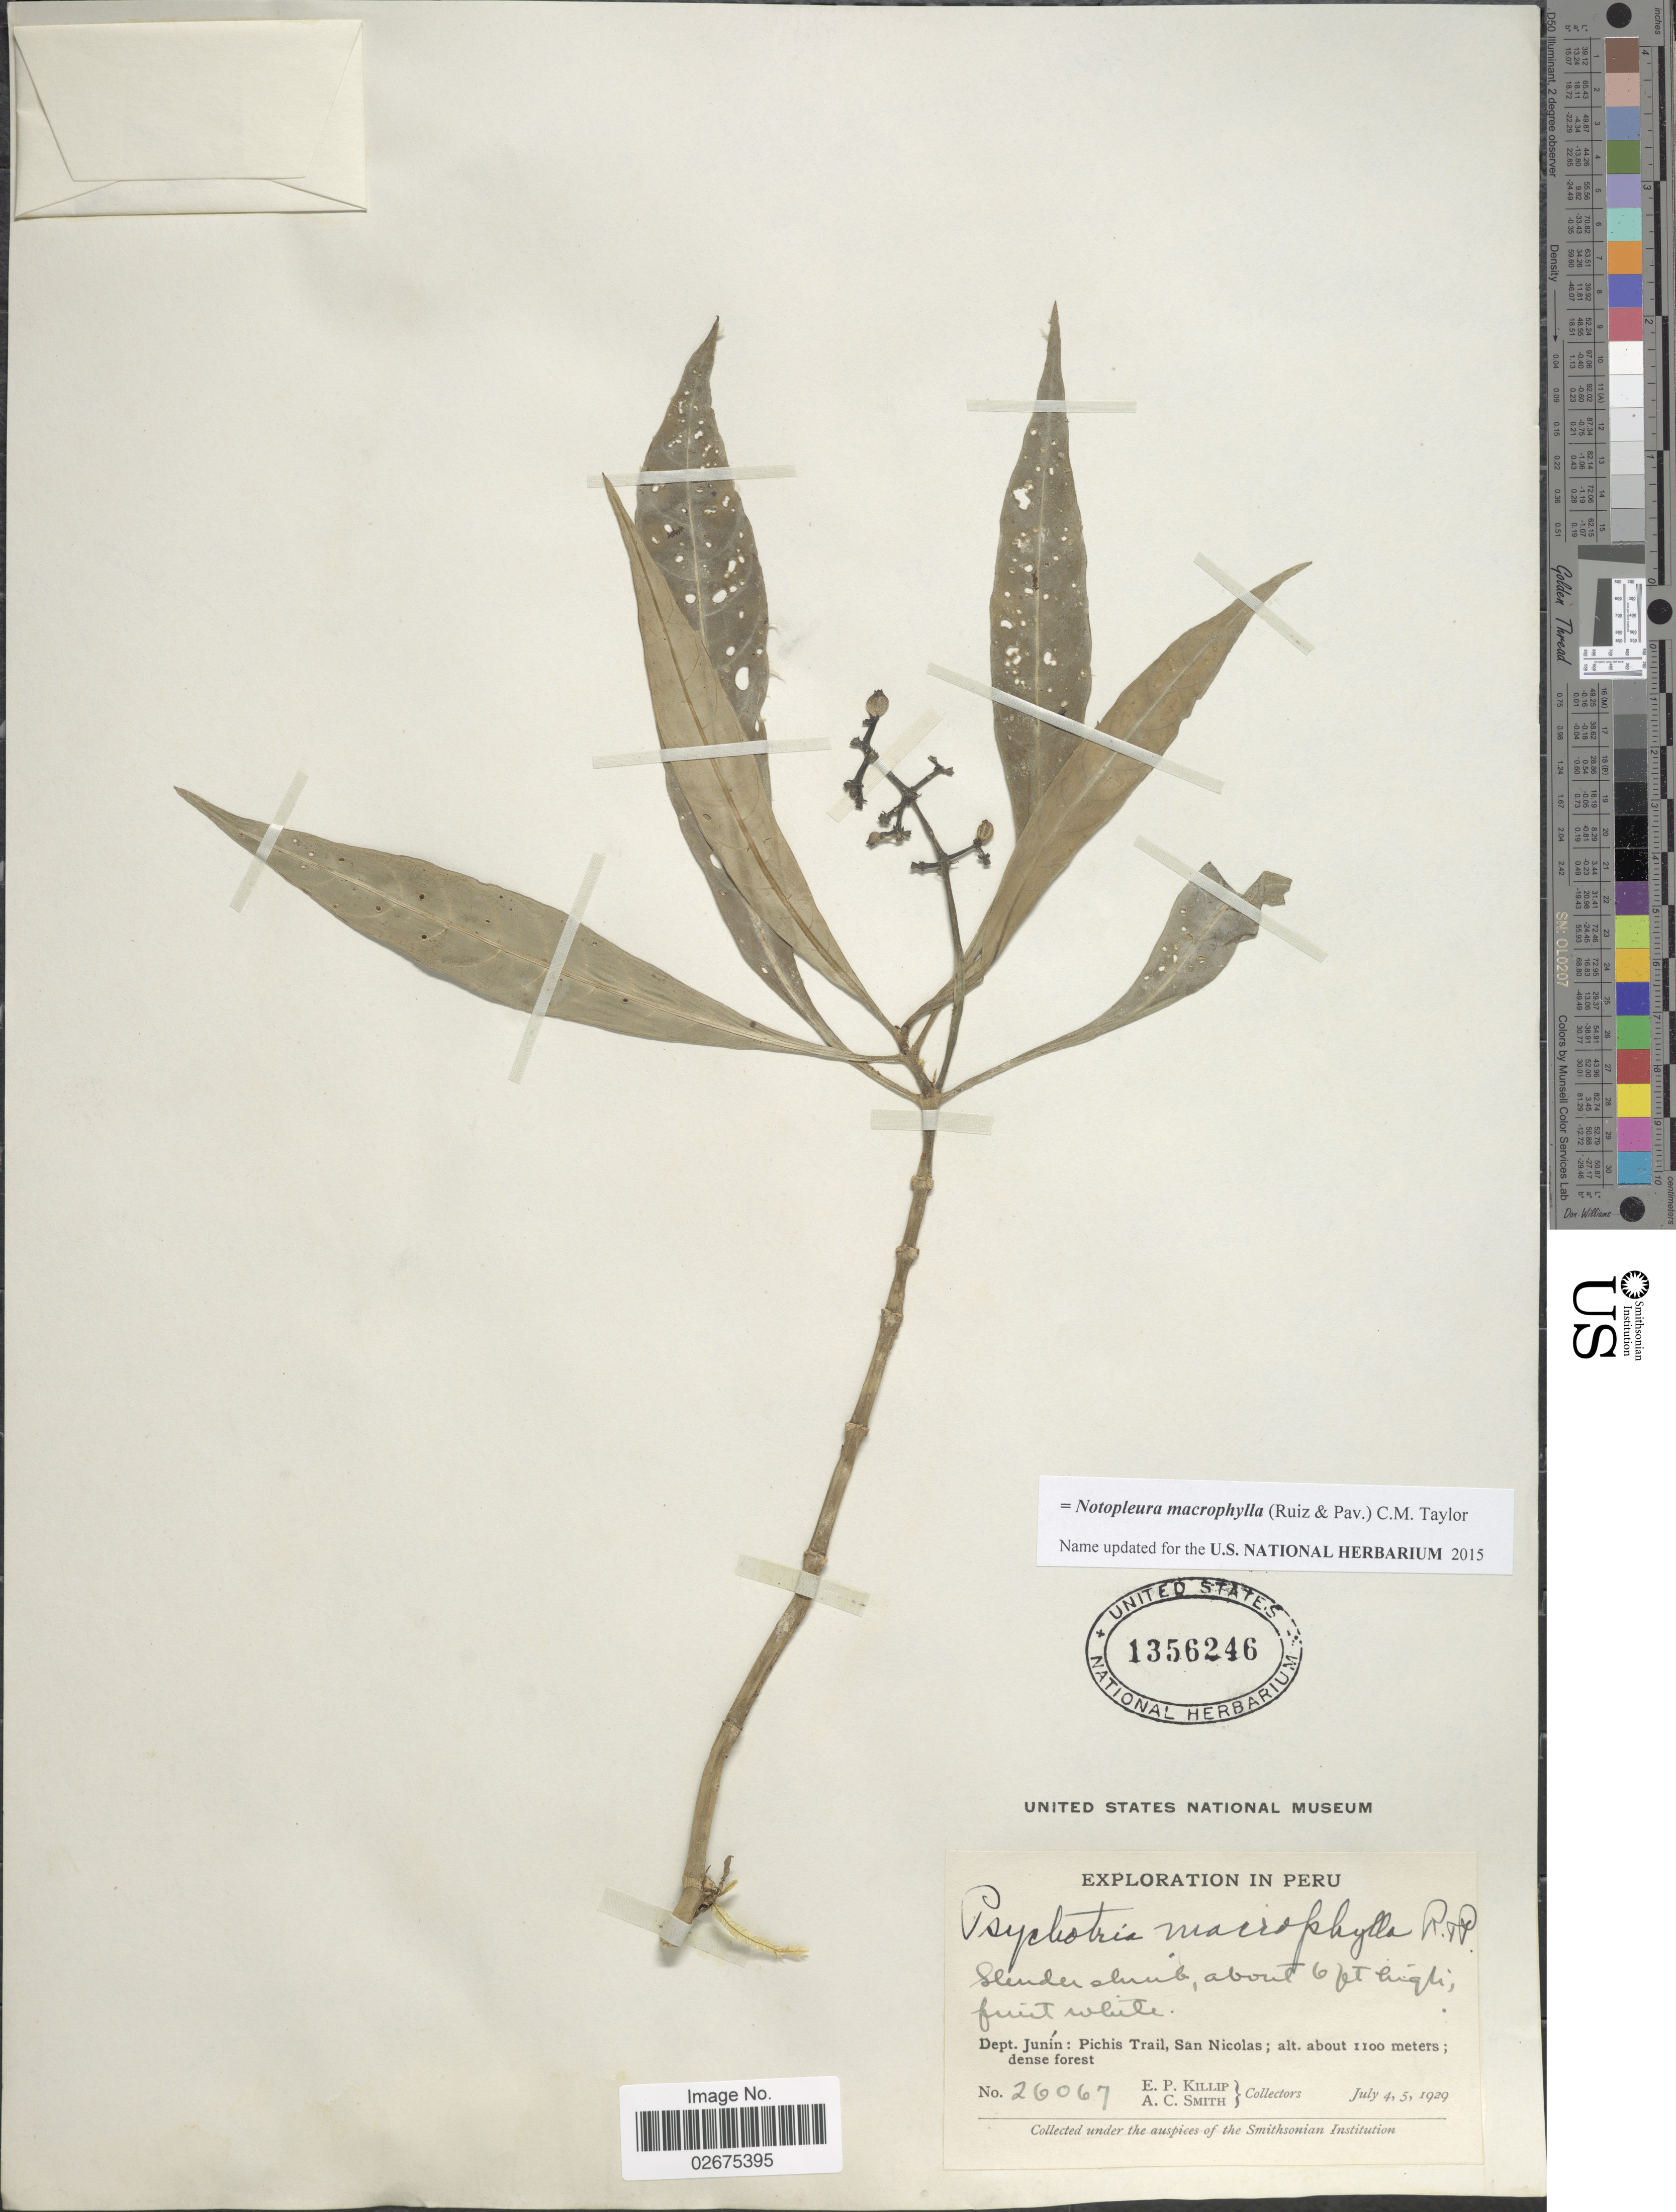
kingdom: Plantae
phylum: Tracheophyta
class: Magnoliopsida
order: Gentianales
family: Rubiaceae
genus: Notopleura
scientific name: Notopleura macrophylla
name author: (Ruiz & Pav.) C.M. Taylor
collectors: E. P. Killip & A. C. Smith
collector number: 26067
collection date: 1929-07-04/1929-07-05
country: Peru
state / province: Junín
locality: Dept. Junín: Pichis Trail, San Nicolas; dense forest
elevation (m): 1100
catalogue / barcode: US 1356246